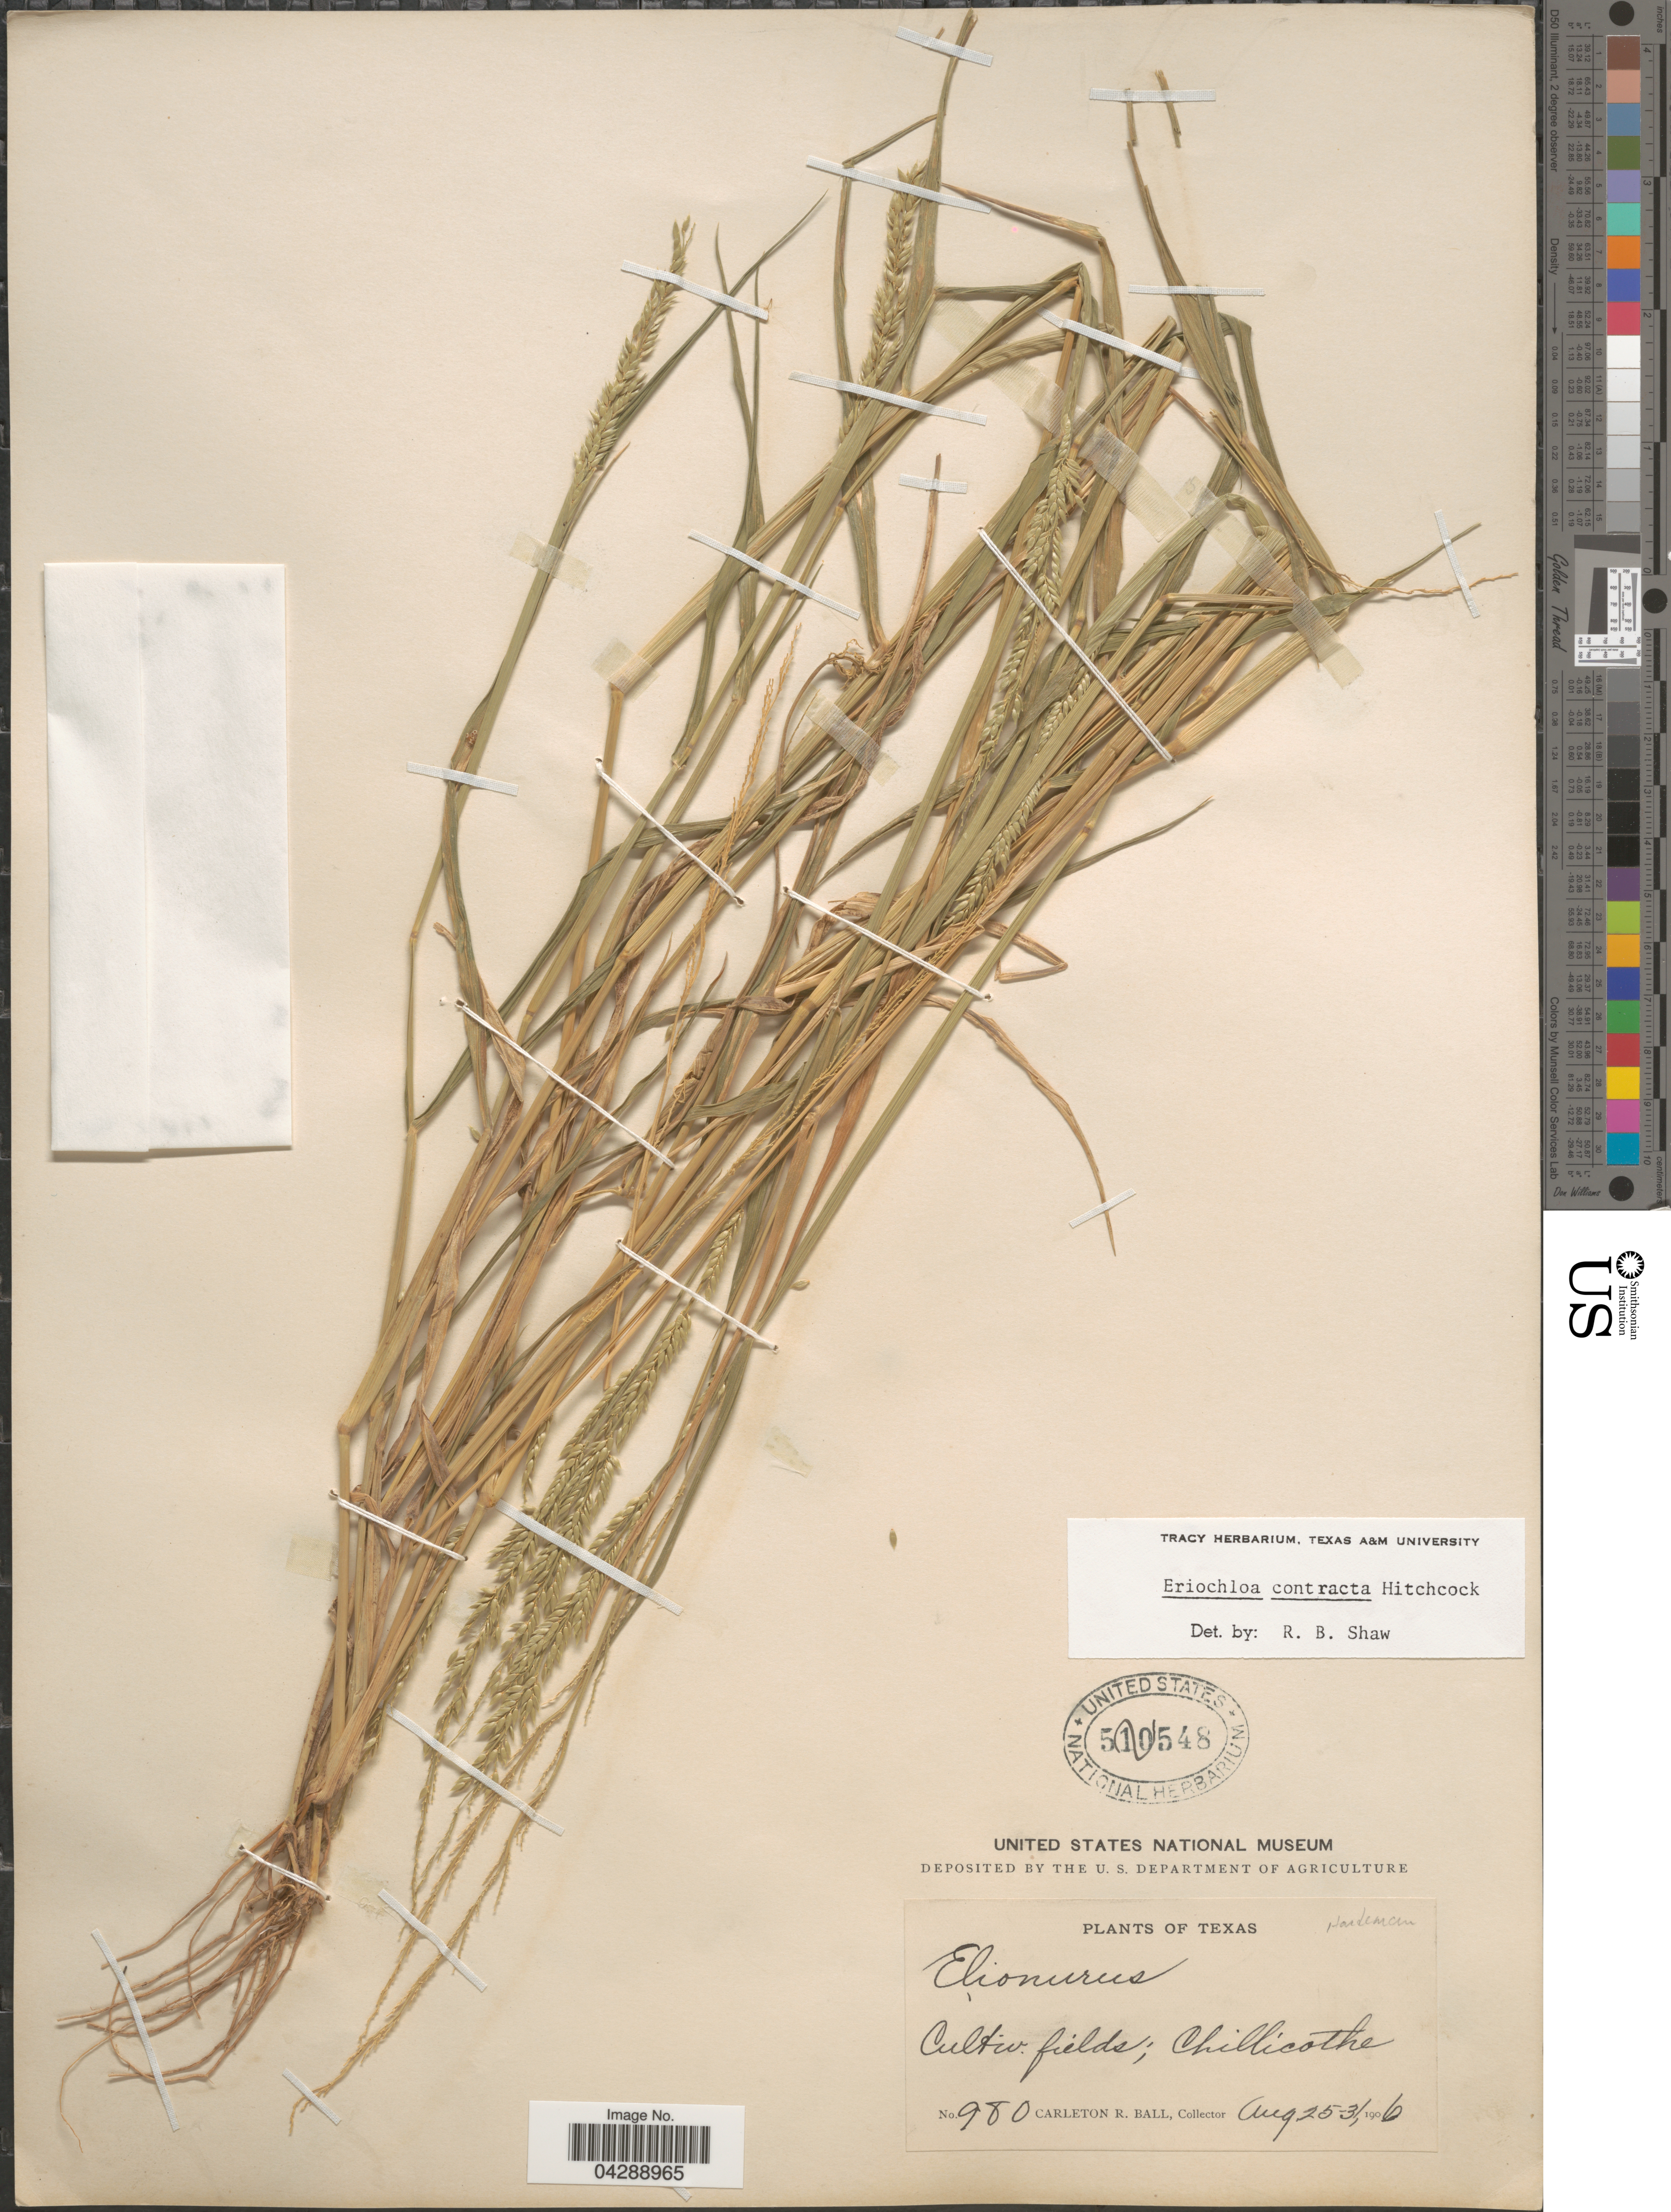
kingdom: Plantae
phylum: Tracheophyta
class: Liliopsida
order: Poales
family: Poaceae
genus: Eriochloa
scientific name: Eriochloa contracta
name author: Hitchc.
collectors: C. R. Ball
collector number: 980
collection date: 1906-08-25/1906-08-31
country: United States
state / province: Texas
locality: Chillicothe.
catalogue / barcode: US 501548